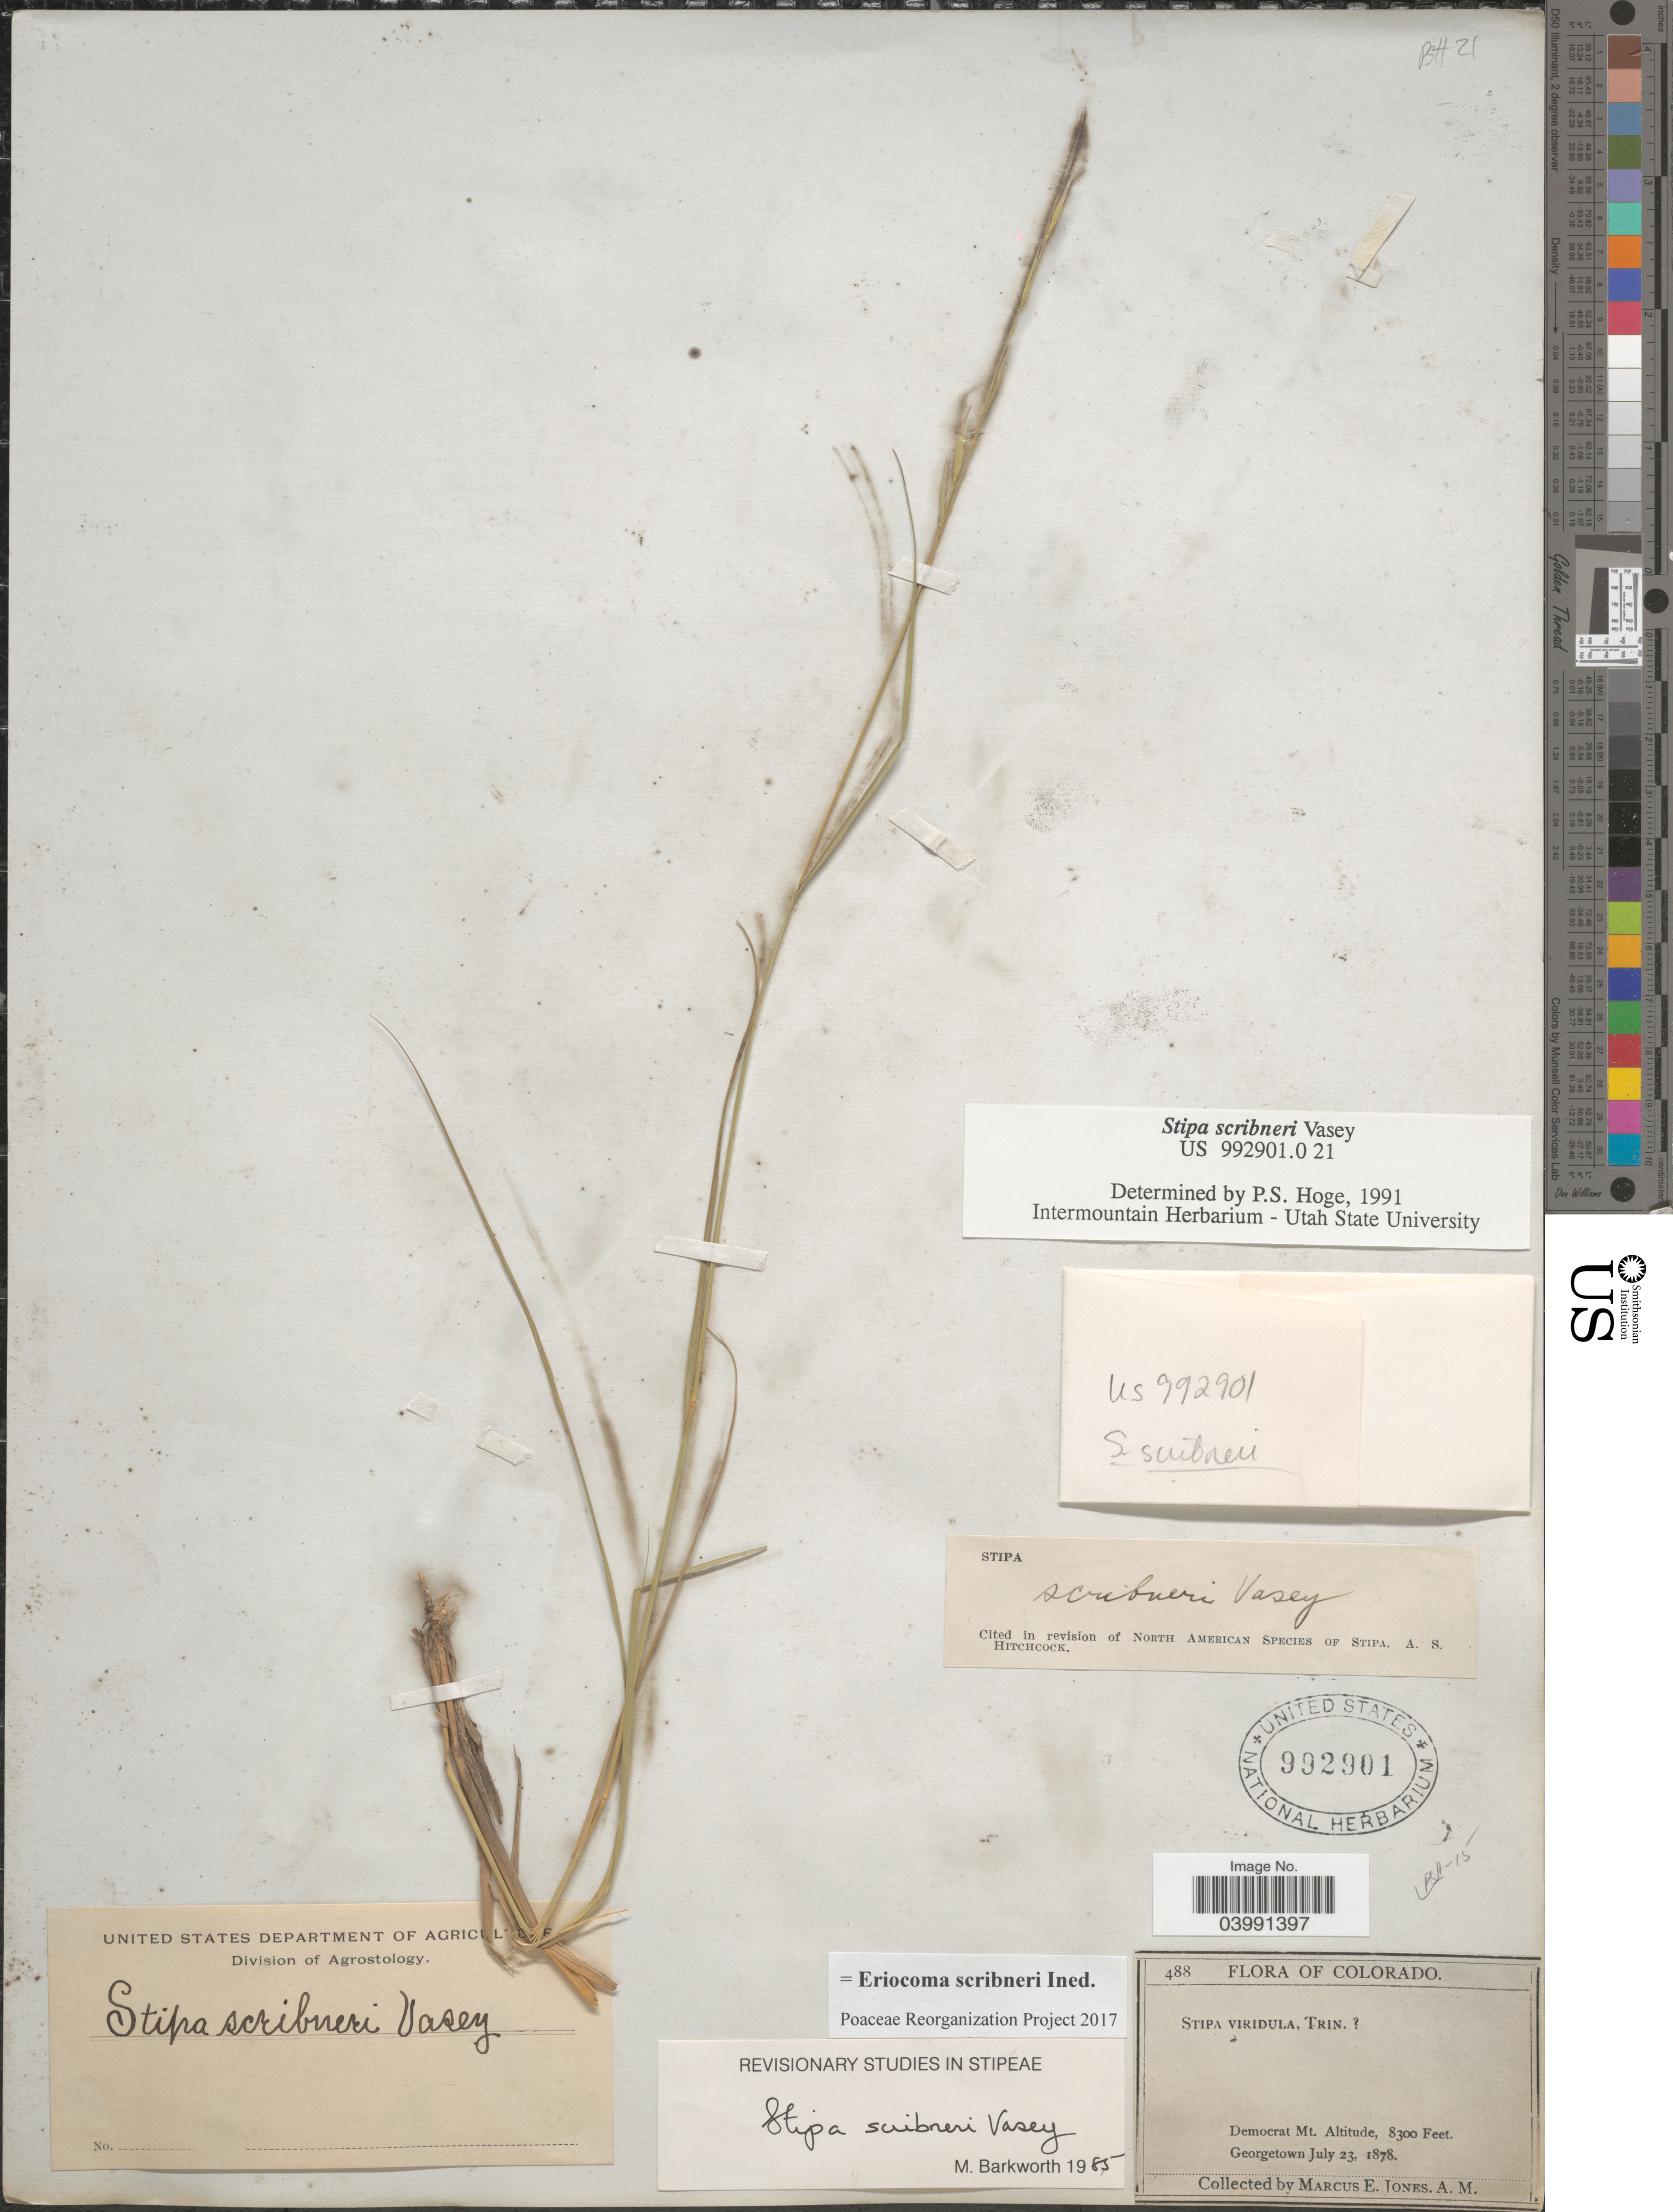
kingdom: Plantae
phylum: Tracheophyta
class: Liliopsida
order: Poales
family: Poaceae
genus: Eriocoma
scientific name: Eriocoma scribneri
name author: (Vasey) Romasch.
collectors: M. E. Jones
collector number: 488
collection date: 1878-07-23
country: United States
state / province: Colorado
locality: Democrat Mt. Georgetown.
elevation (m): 2530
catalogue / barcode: US 992901